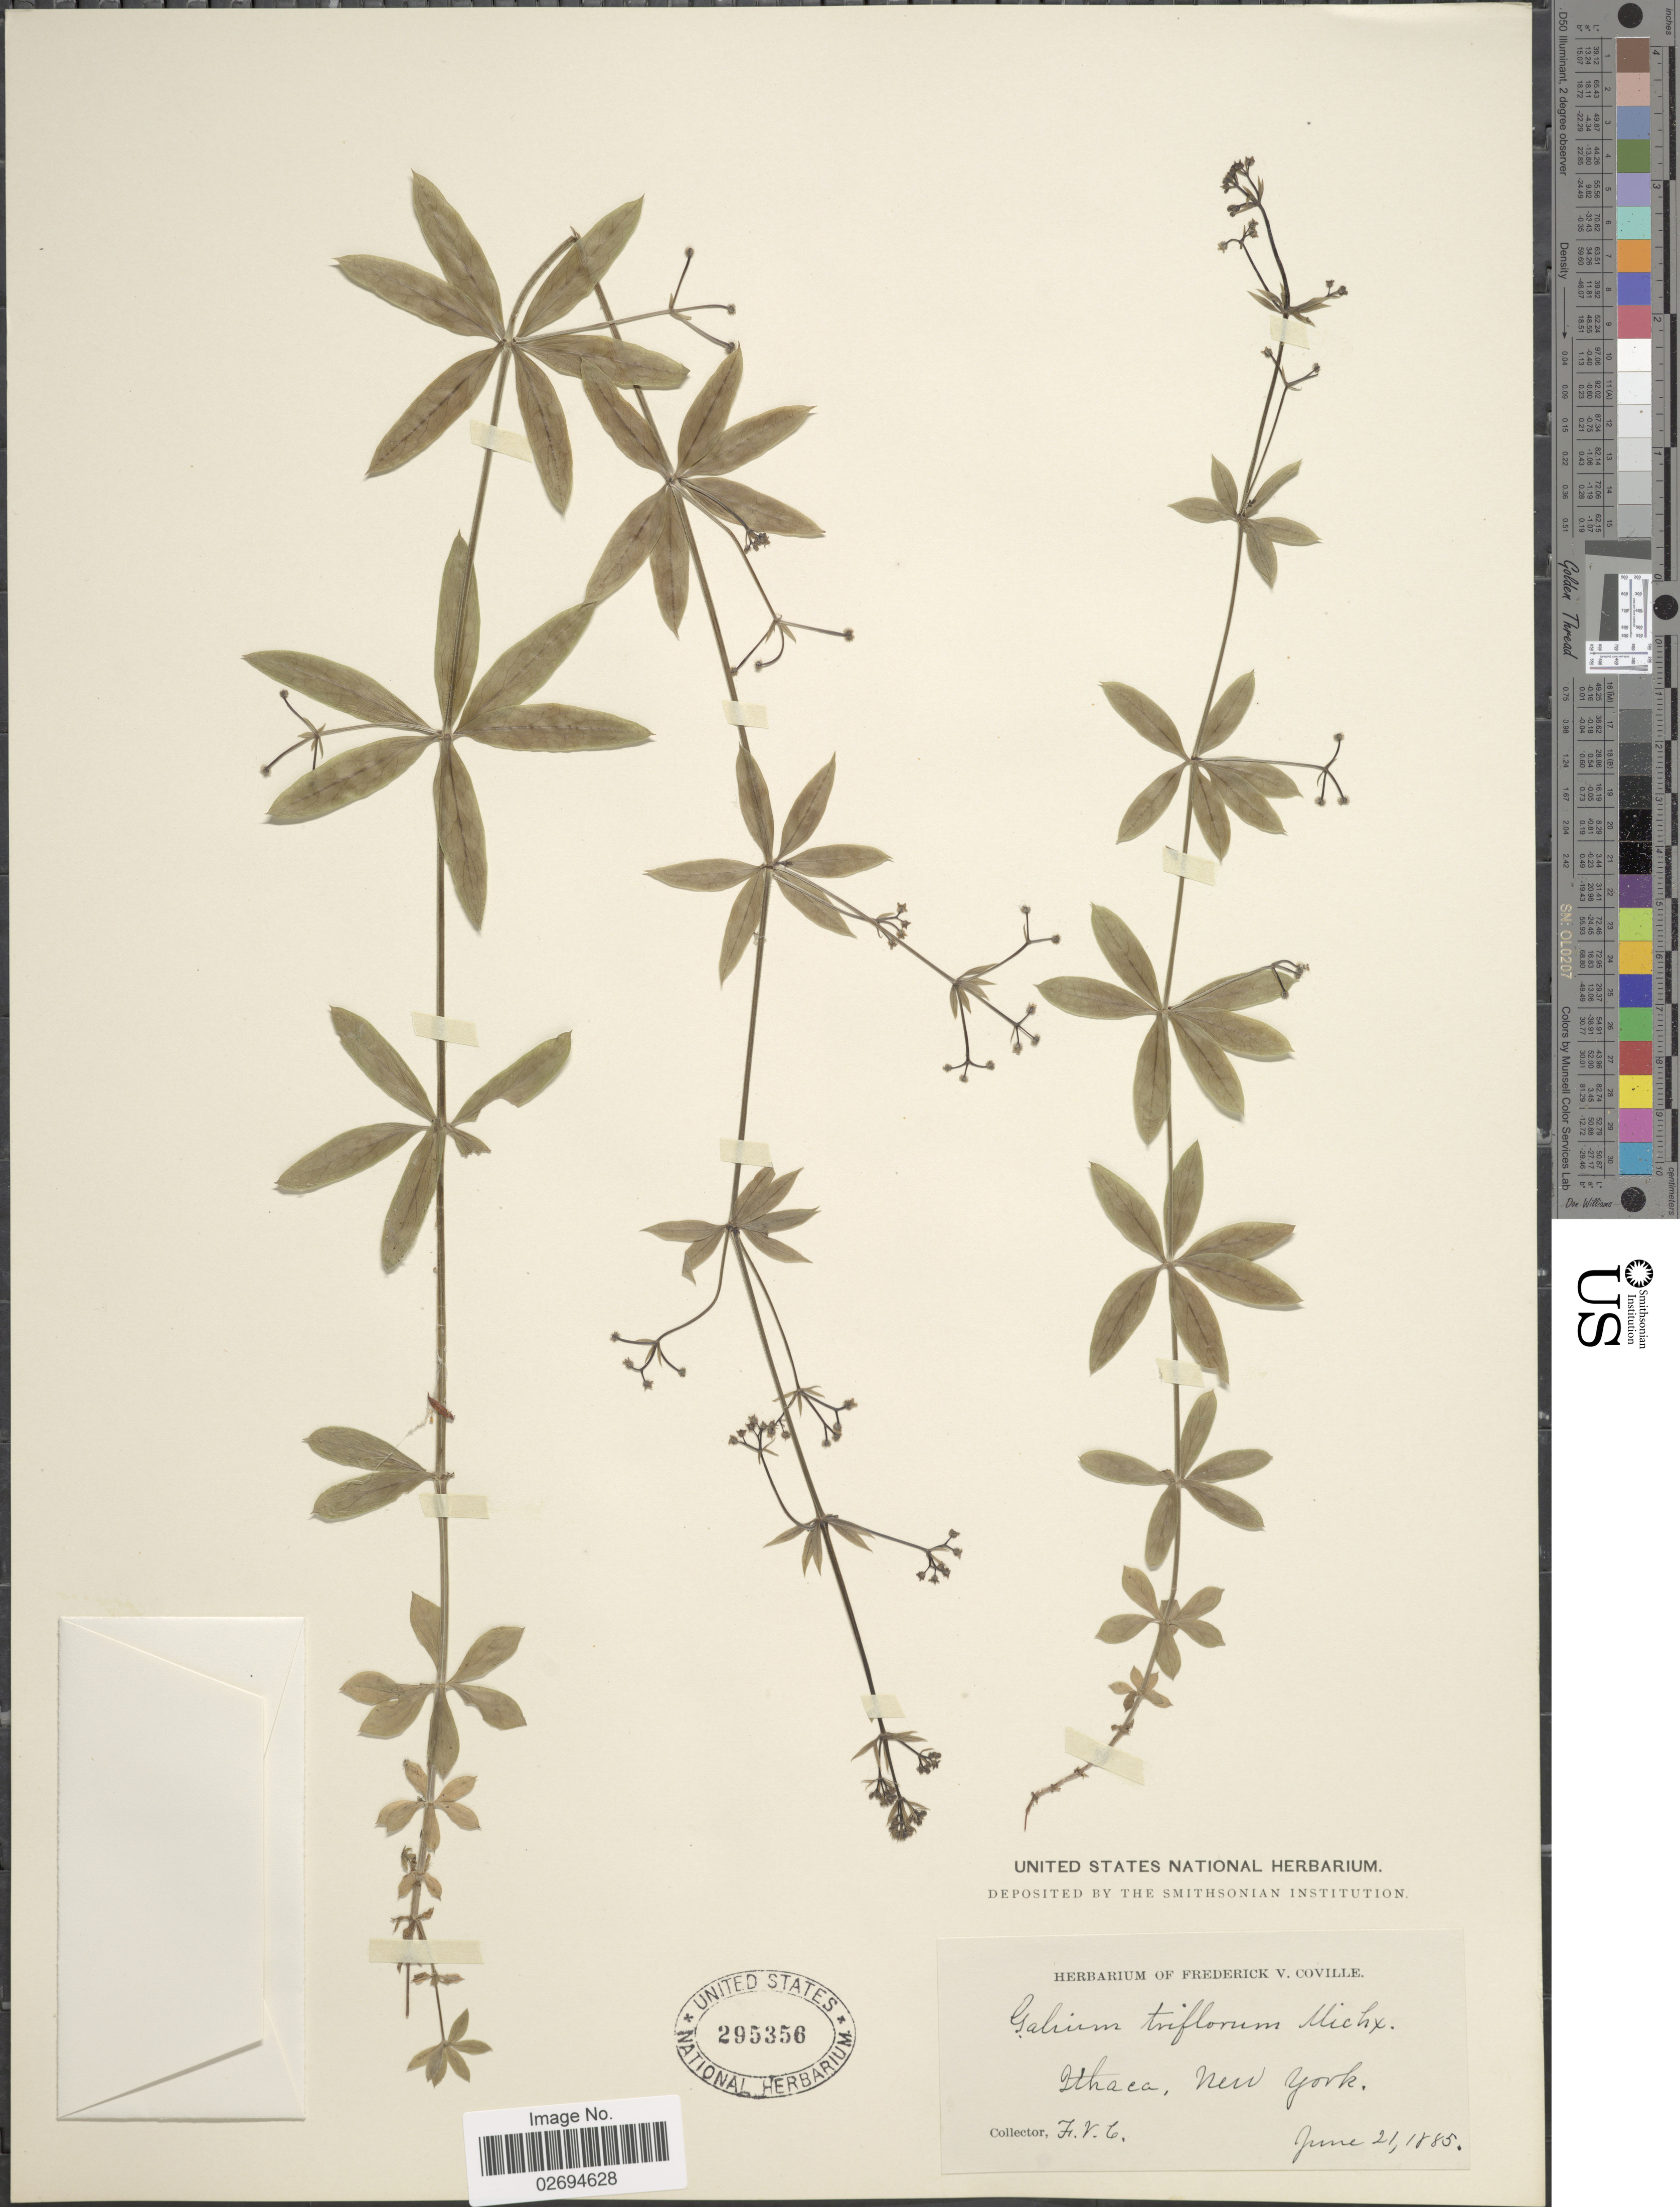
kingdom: Plantae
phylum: Tracheophyta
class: Magnoliopsida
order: Gentianales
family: Rubiaceae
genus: Galium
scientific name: Galium triflorum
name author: Michx.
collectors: F. V. Coville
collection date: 1885-06-21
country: United States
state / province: New York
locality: Ithaca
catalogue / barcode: US 295356